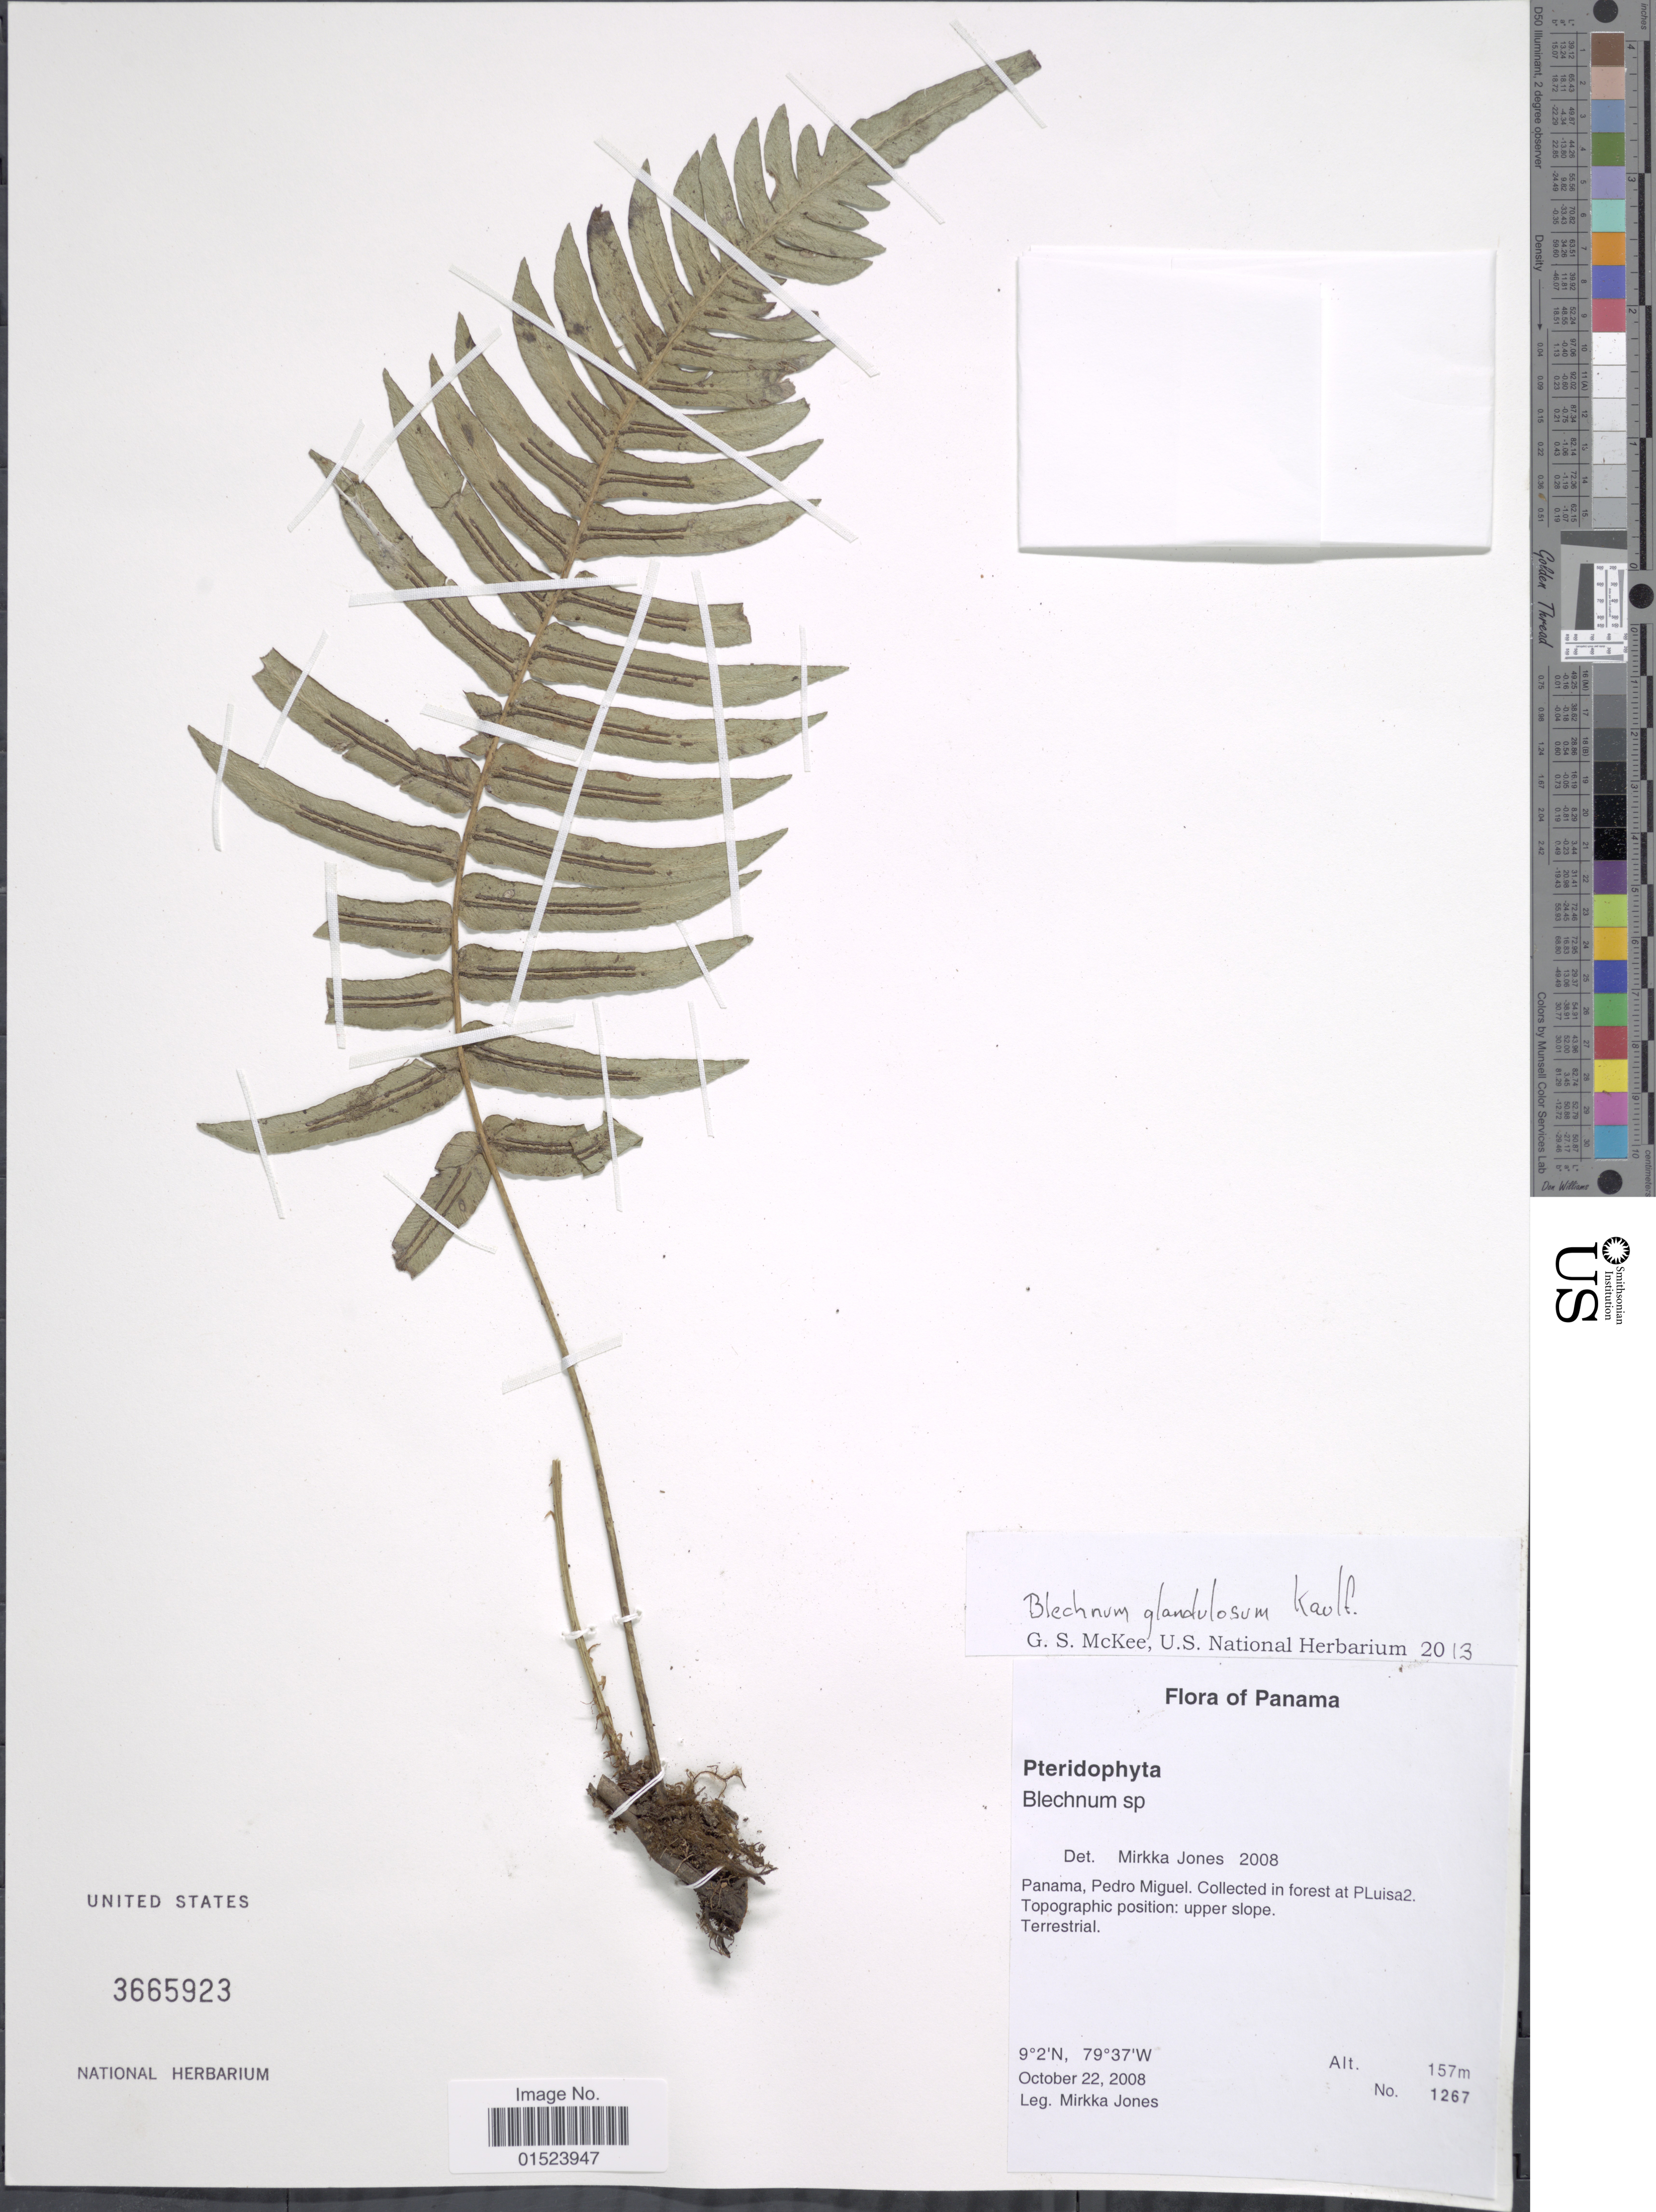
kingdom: Plantae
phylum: Tracheophyta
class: Polypodiopsida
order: Polypodiales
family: Blechnaceae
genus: Blechnum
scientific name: Blechnum glandulosum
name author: Link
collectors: M. Jones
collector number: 1267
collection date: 2008-10-22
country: Panama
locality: Pedro Miguel. Collected in forest at PLuisa2, Topographic position: upper slope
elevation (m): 157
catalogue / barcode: US 3665923